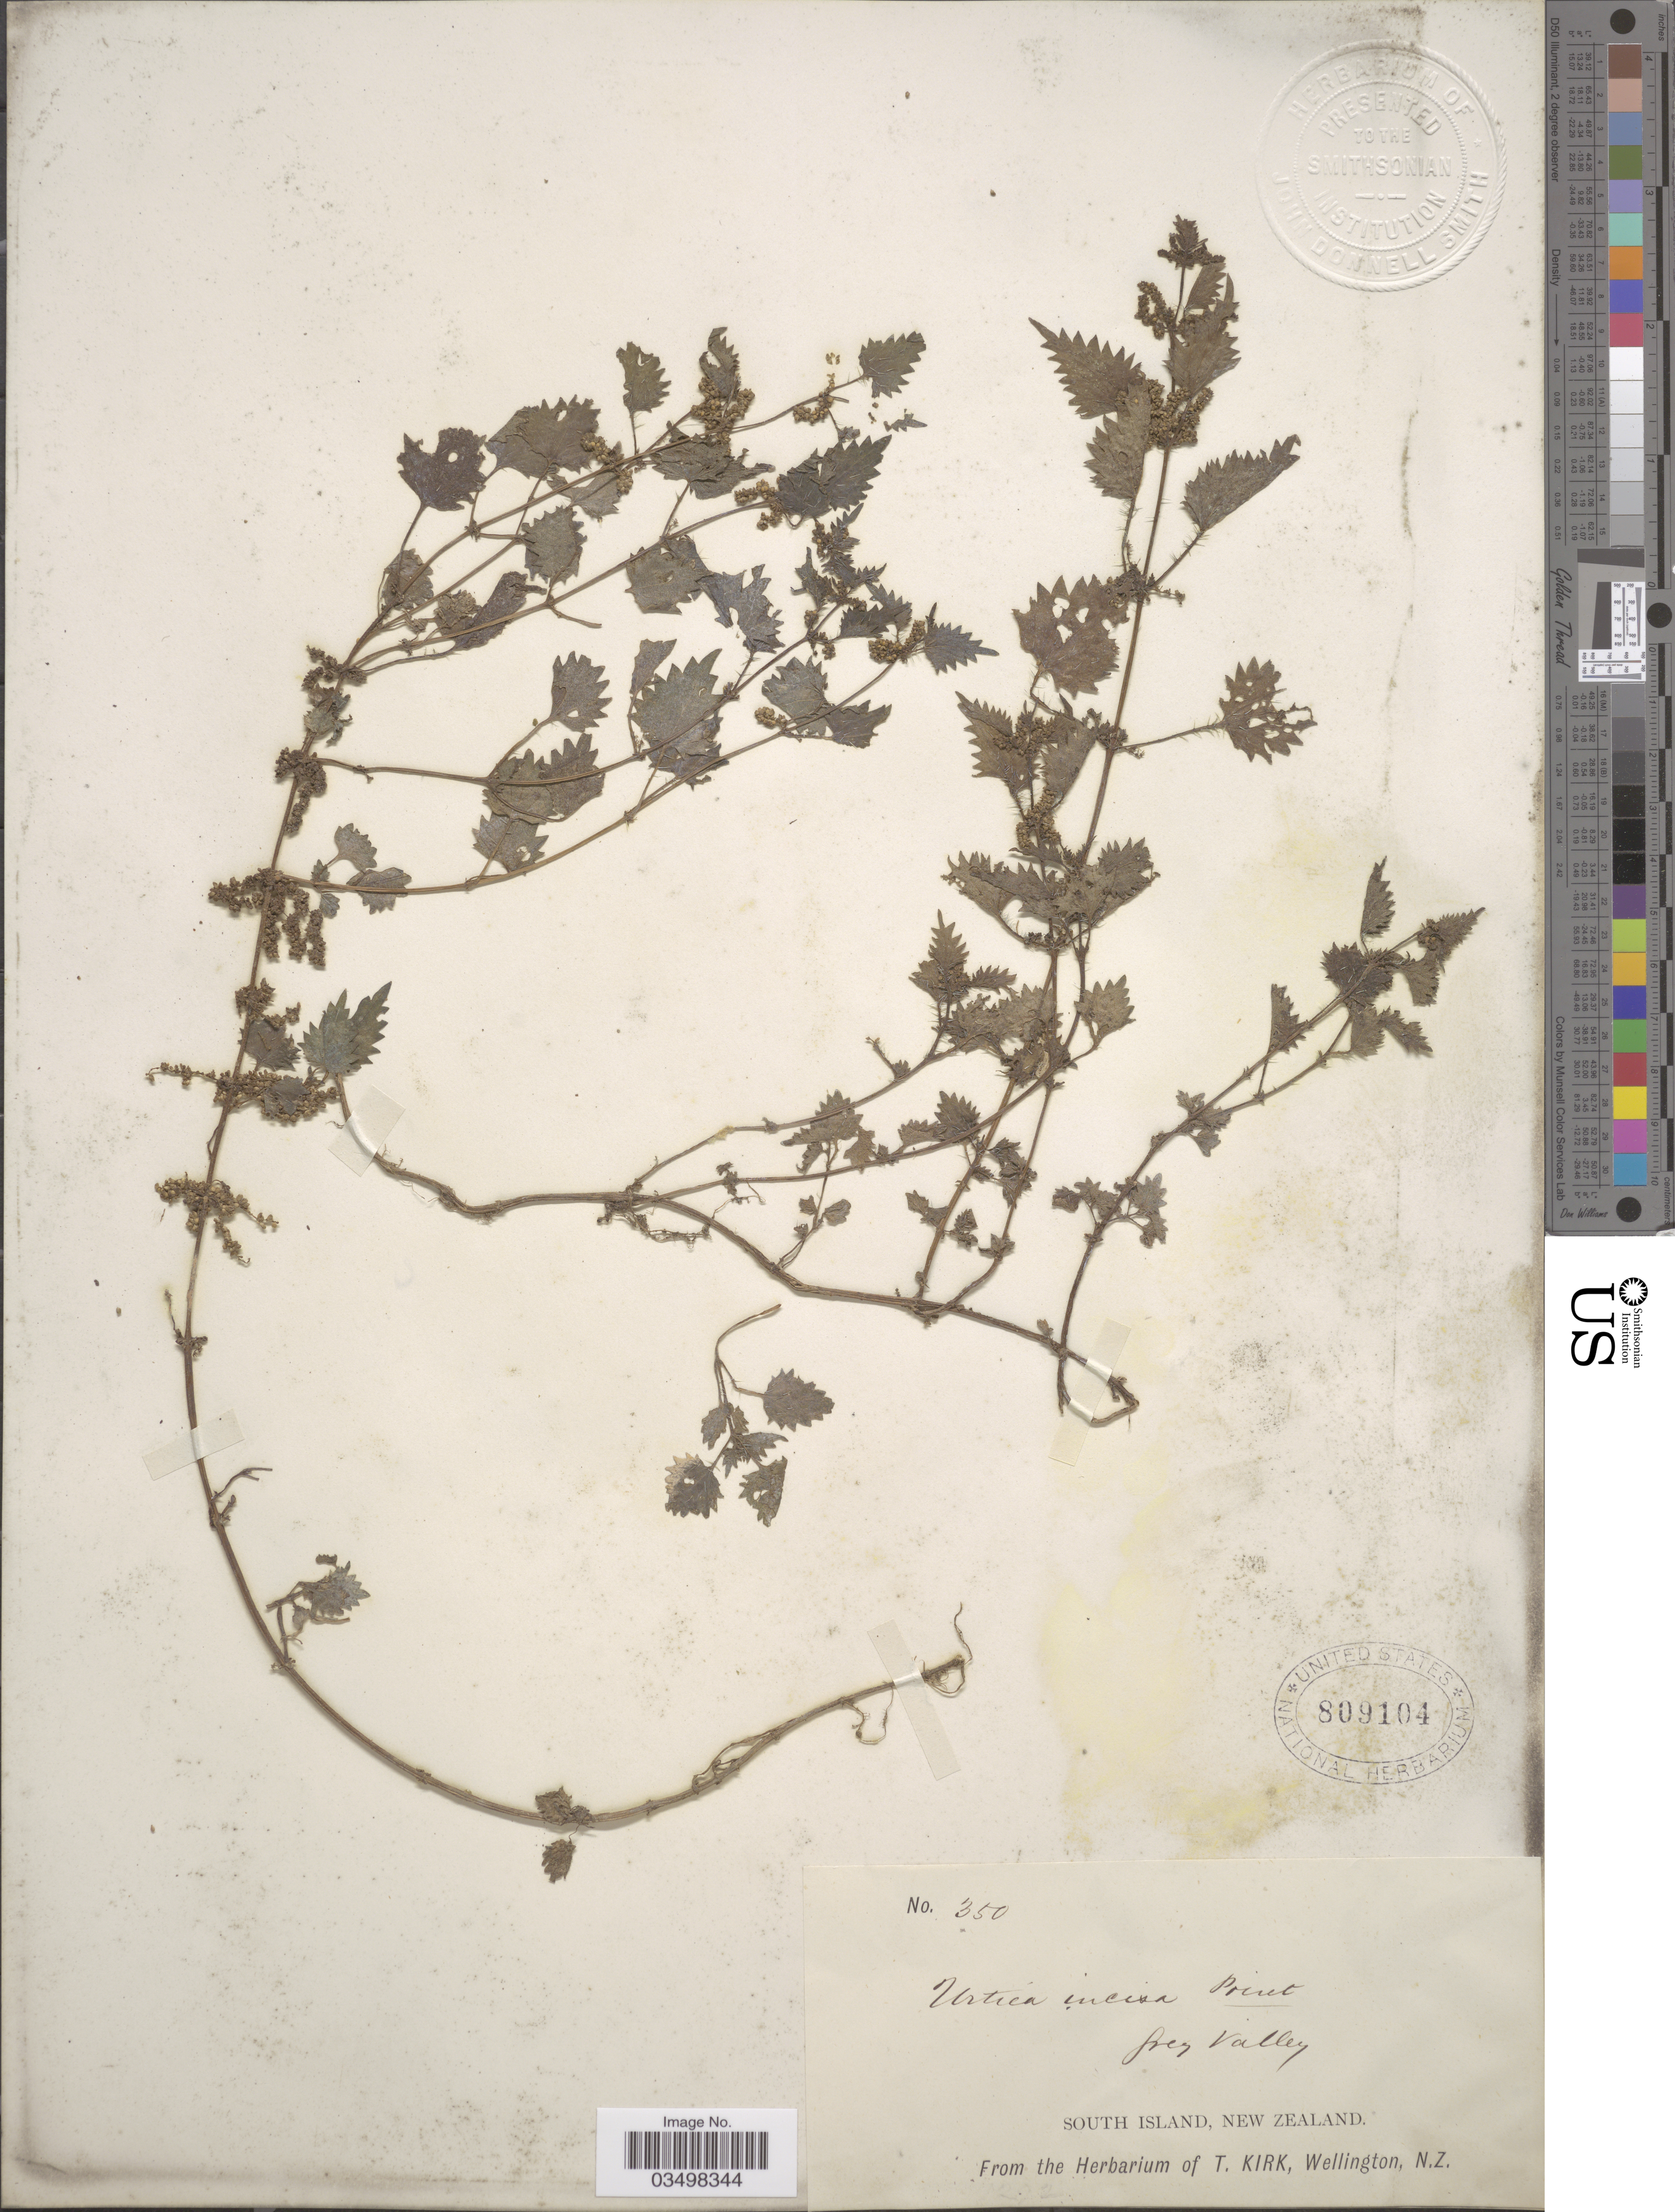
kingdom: Plantae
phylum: Tracheophyta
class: Magnoliopsida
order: Rosales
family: Urticaceae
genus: Urtica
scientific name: Urtica incisa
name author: Poir.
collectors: ex herb. T. Kirk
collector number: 350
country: New Zealand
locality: Grey Valley. South Island.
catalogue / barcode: US 809104